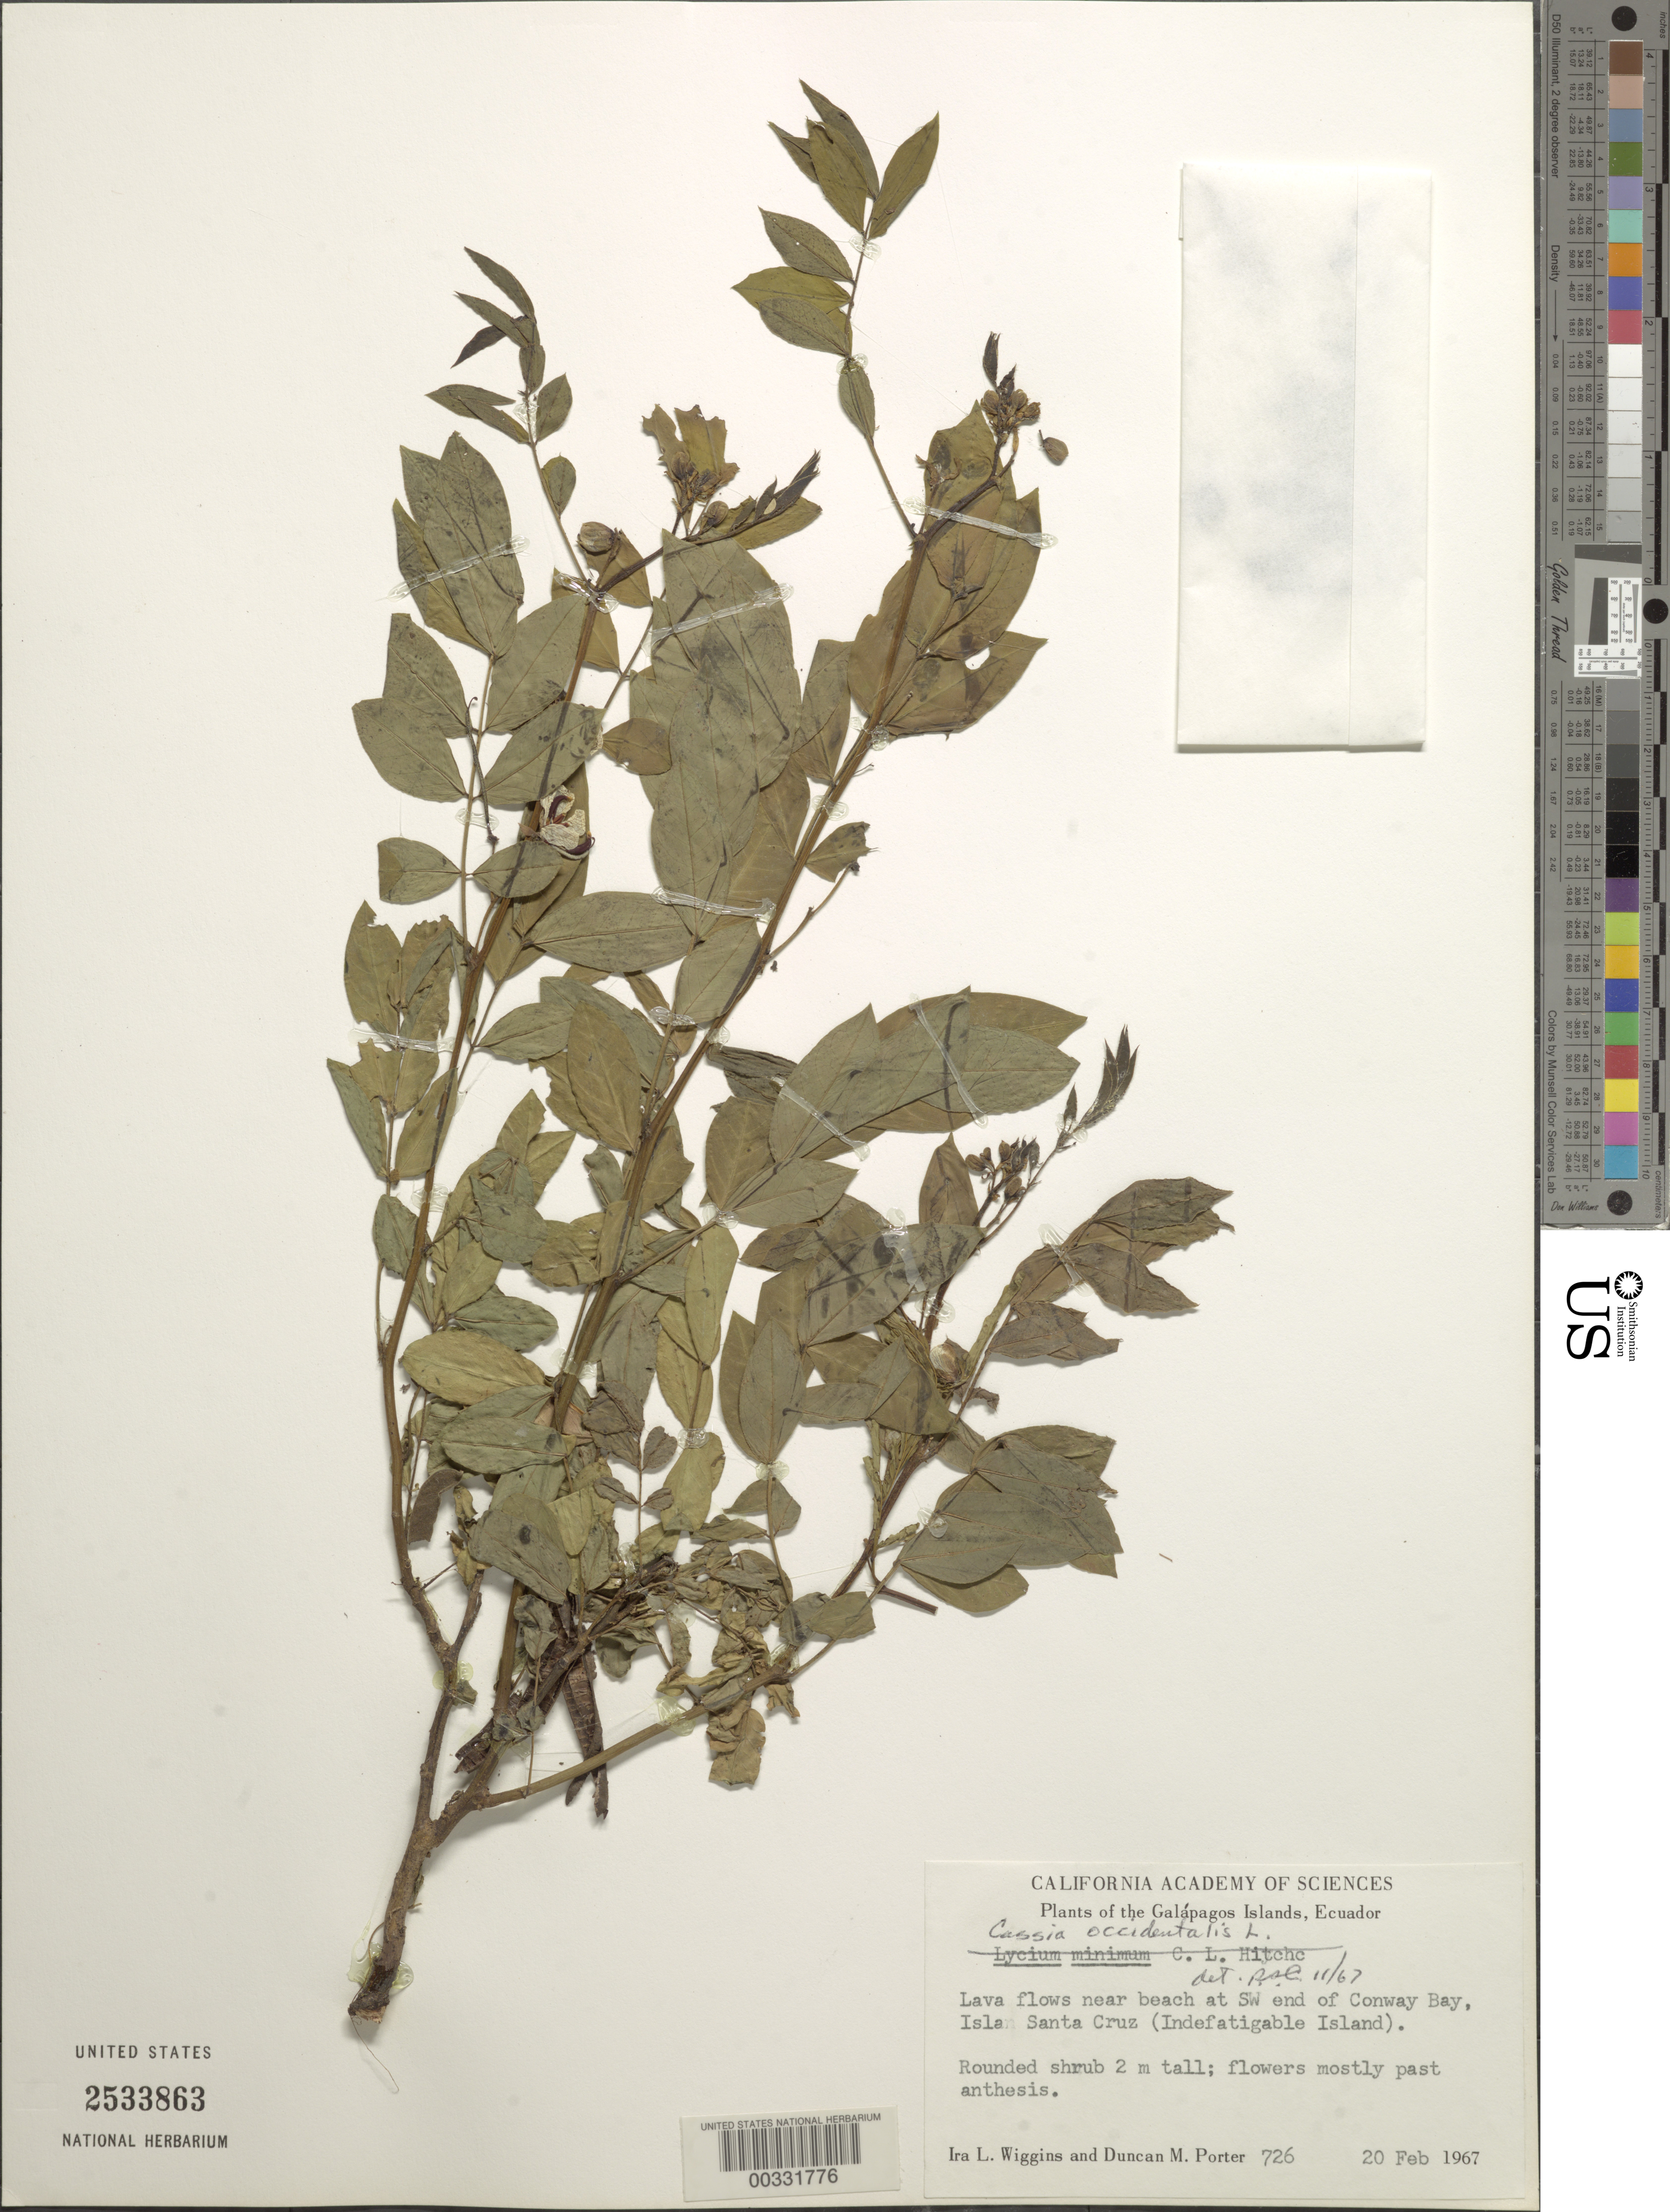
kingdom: Plantae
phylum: Tracheophyta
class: Magnoliopsida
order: Fabales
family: Fabaceae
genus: Senna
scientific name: Senna occidentalis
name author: (L.) Link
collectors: I. L. Wiggins & D. M. Porter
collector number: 726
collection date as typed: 20 Feb 1967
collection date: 1967-02-20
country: Ecuador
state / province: Colón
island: Santa Cruz [Indefatigable, Chaves]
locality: Near beach at SW end of Conway Bay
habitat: Lava flows near beach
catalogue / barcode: US 2533863